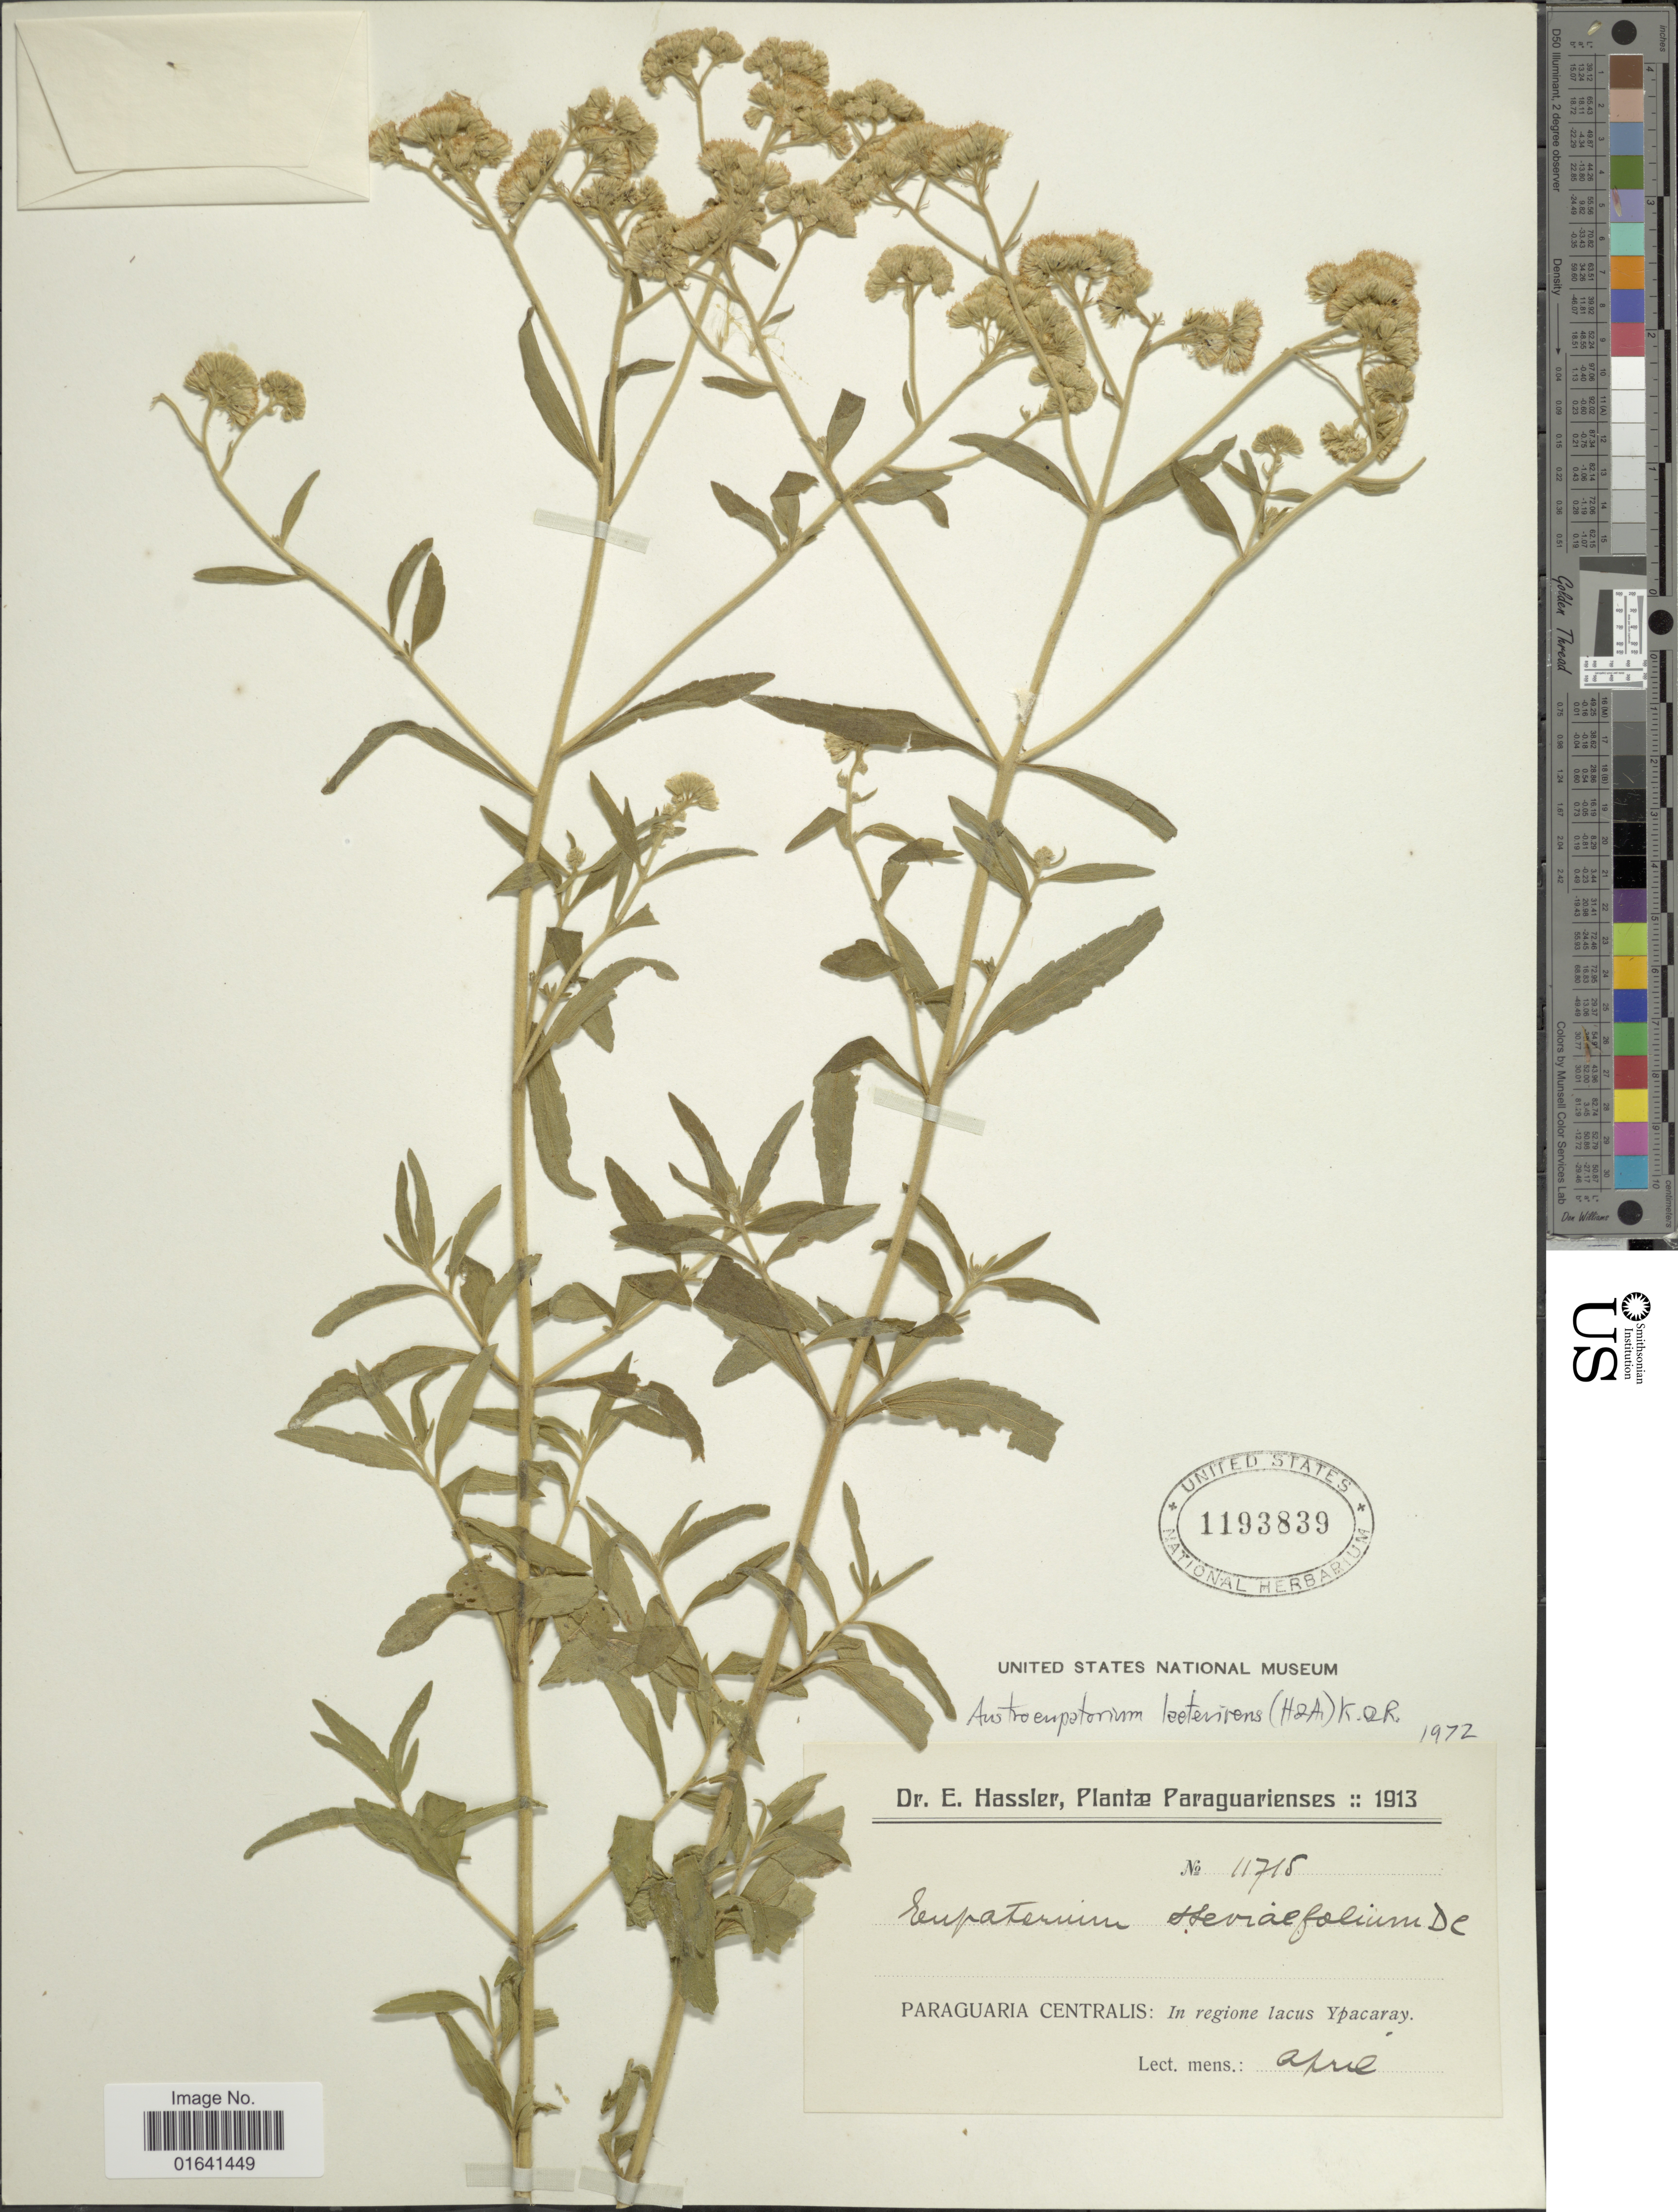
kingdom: Plantae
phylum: Tracheophyta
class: Magnoliopsida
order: Asterales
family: Asteraceae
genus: Austroeupatorium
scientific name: Austroeupatorium laete-virens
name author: (Hook. & Arn.) R.M. King & H. Rob.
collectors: E. Hassler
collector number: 11718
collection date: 1913-04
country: Paraguay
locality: Paraguaria Centralis: In regione lacus Ypacaray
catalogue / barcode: US 1193839